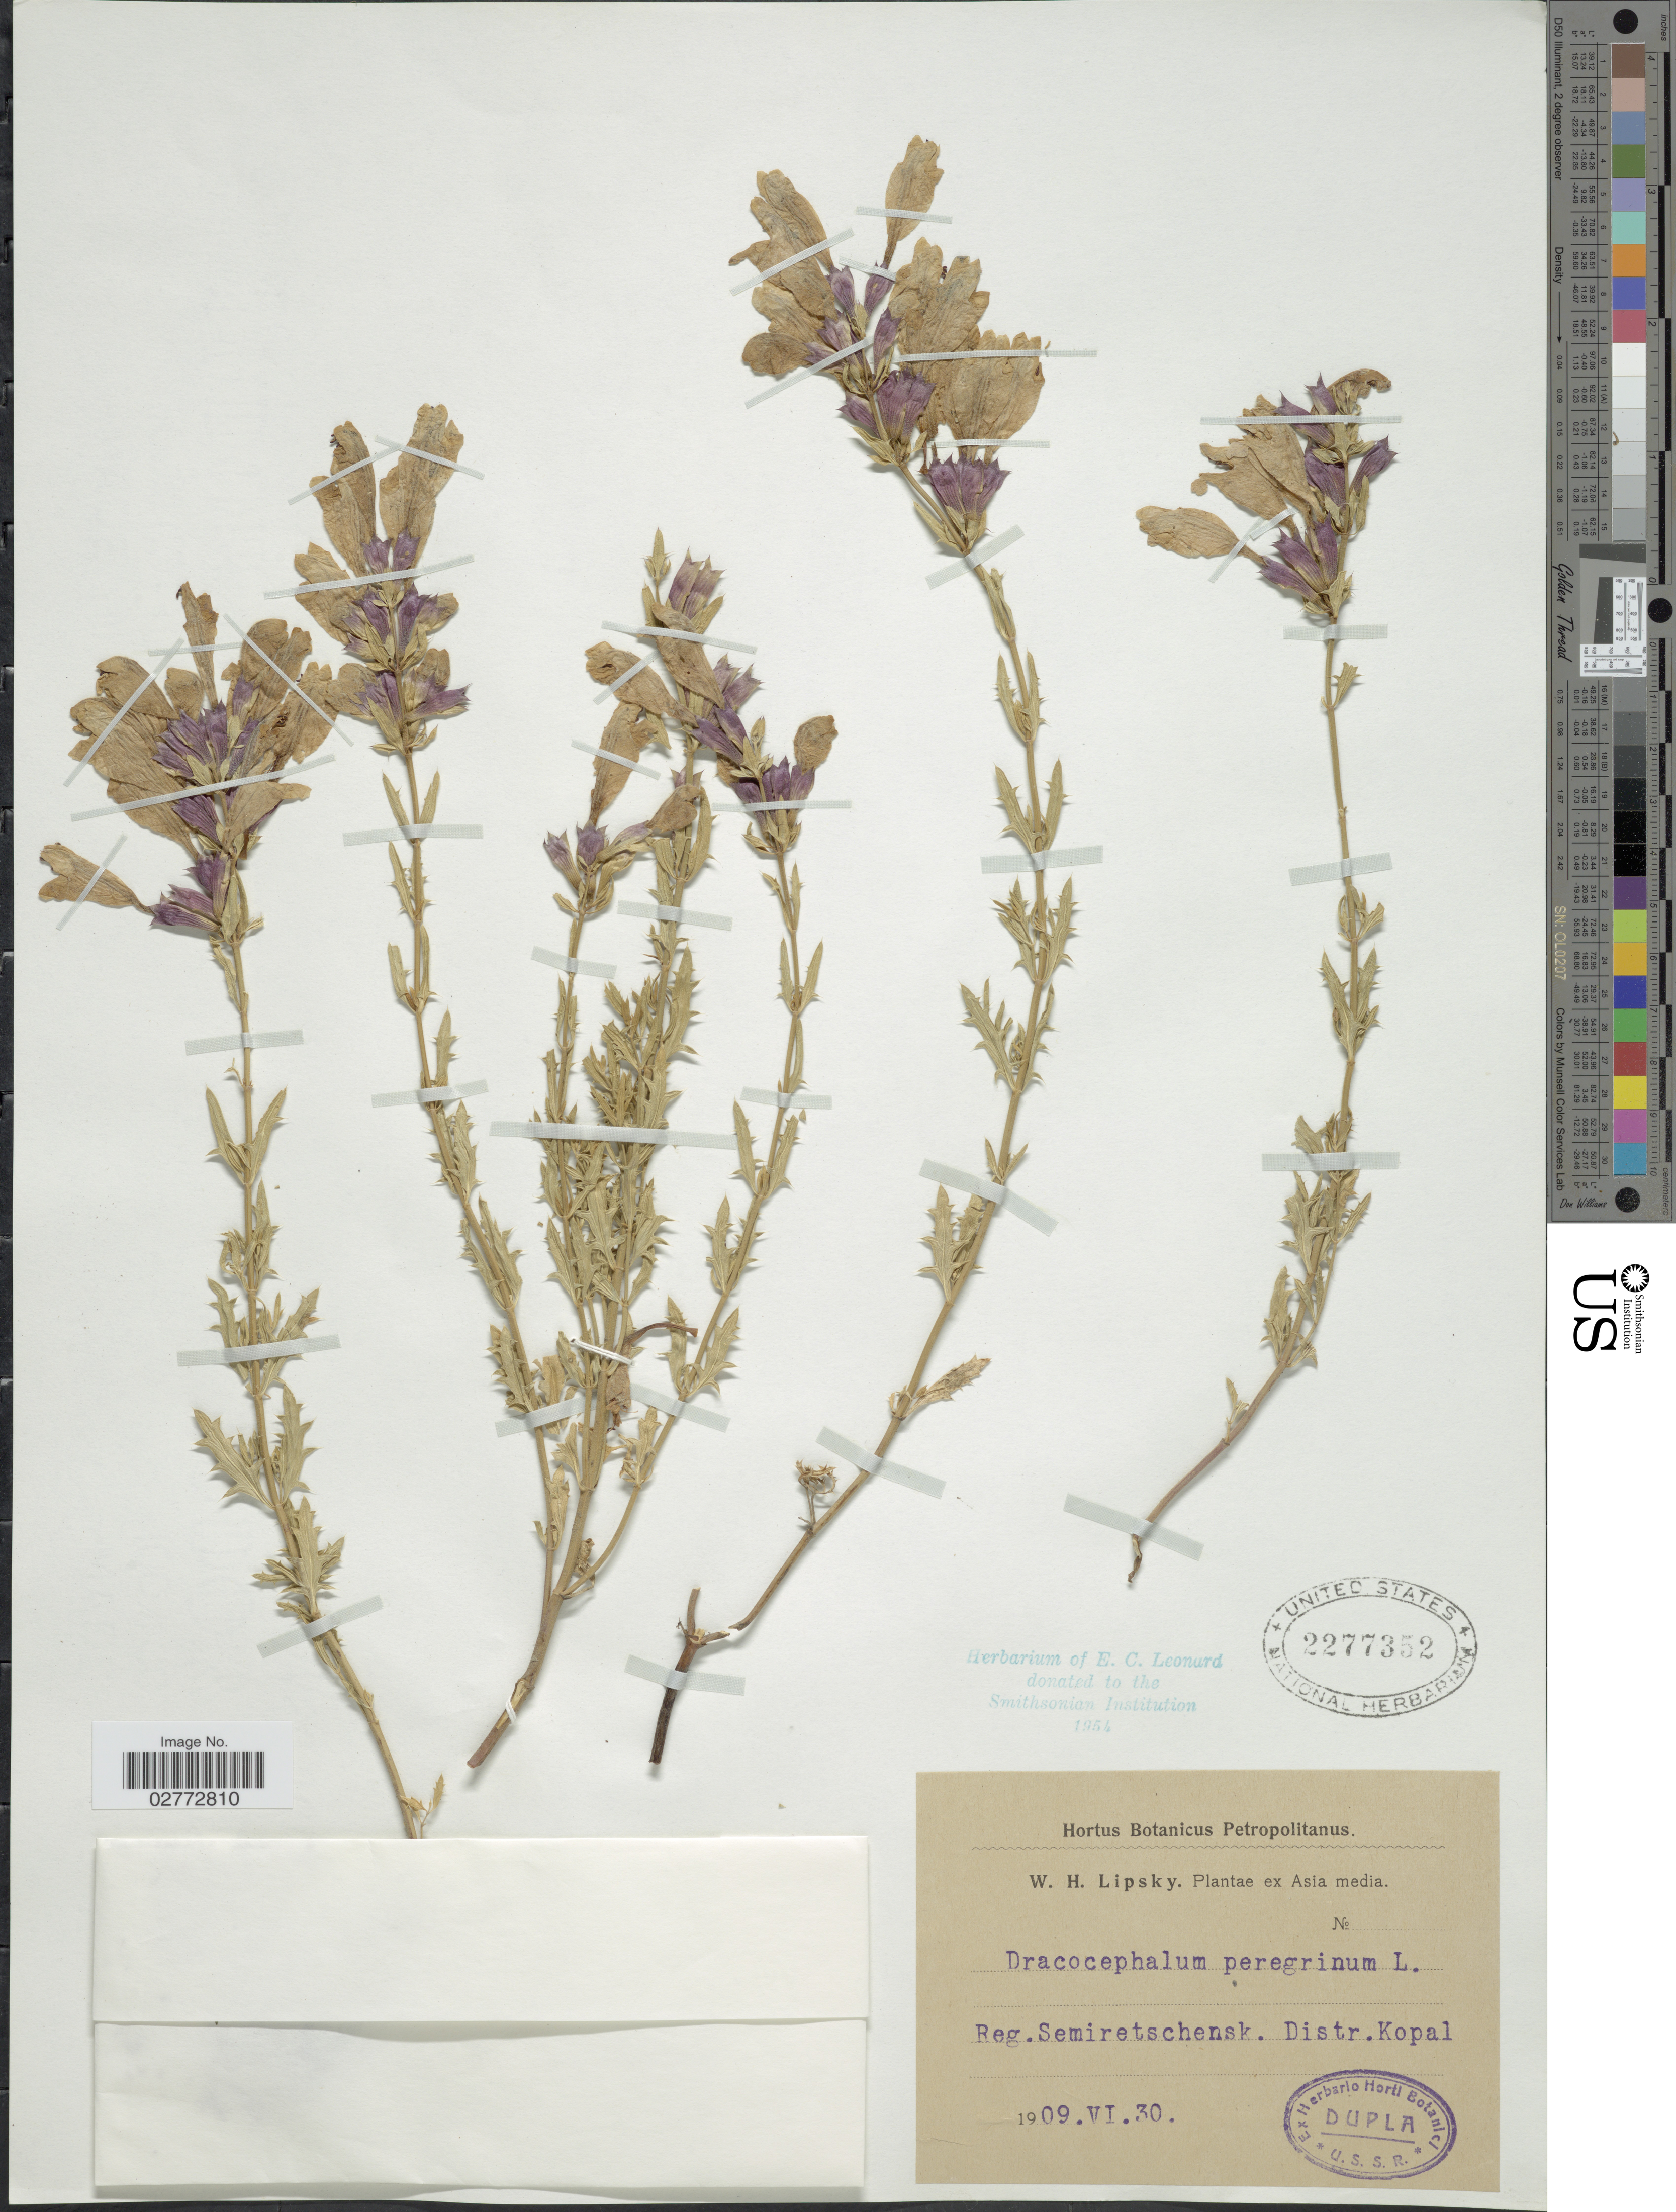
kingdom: Plantae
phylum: Tracheophyta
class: Magnoliopsida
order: Lamiales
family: Lamiaceae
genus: Dracocephalum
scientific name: Dracocephalum peregrinum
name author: L.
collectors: W. Lipsky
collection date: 1909-06-30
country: Kazakhstan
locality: Asia media. Reg. Semiretschensk. Distr. Kopal.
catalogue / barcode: US 2277352